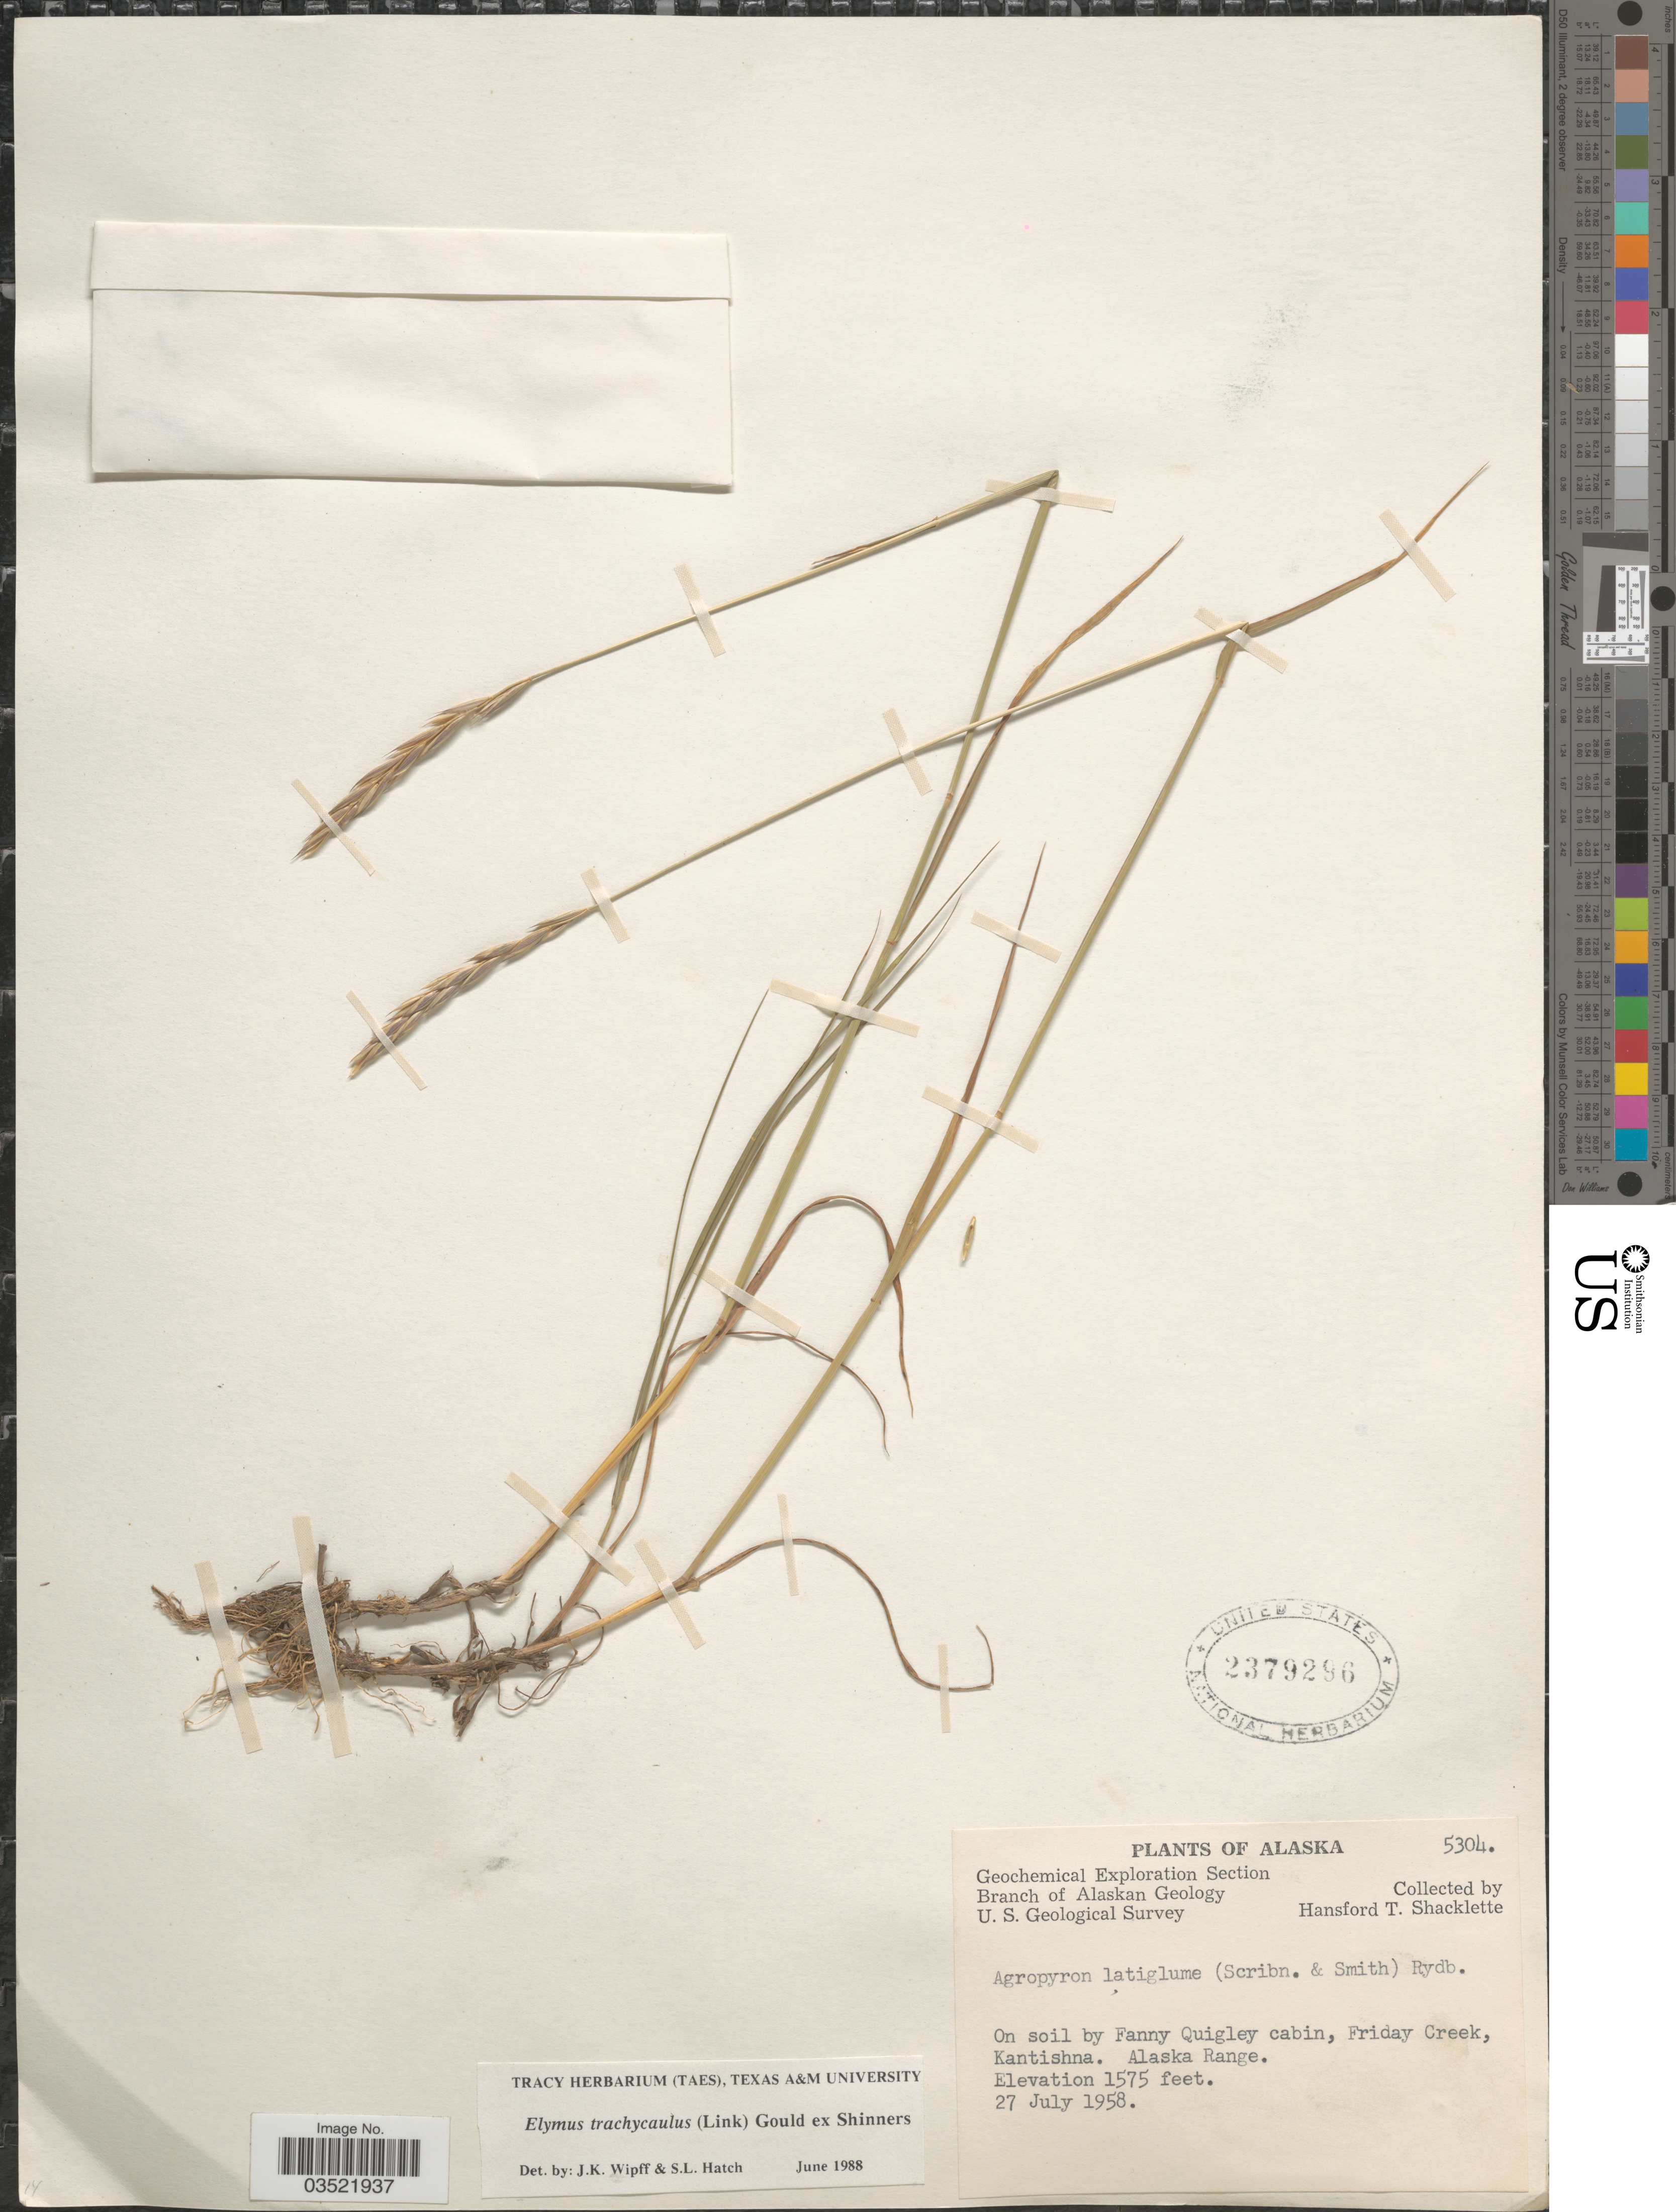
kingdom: Plantae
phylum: Tracheophyta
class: Liliopsida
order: Poales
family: Poaceae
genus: Elymus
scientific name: Elymus trachycaulus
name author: (Link) Gould ex Shinners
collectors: H. Shacklette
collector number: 5304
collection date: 1958-07-27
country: United States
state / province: Alaska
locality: Geochemical Exploration Section Branch of Alaskan Geology U.S. Geological Survey. On soil by Fanny Quigley cabin, Friday Creek, Kantishna. Alaska Range.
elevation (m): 480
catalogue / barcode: US 2379296